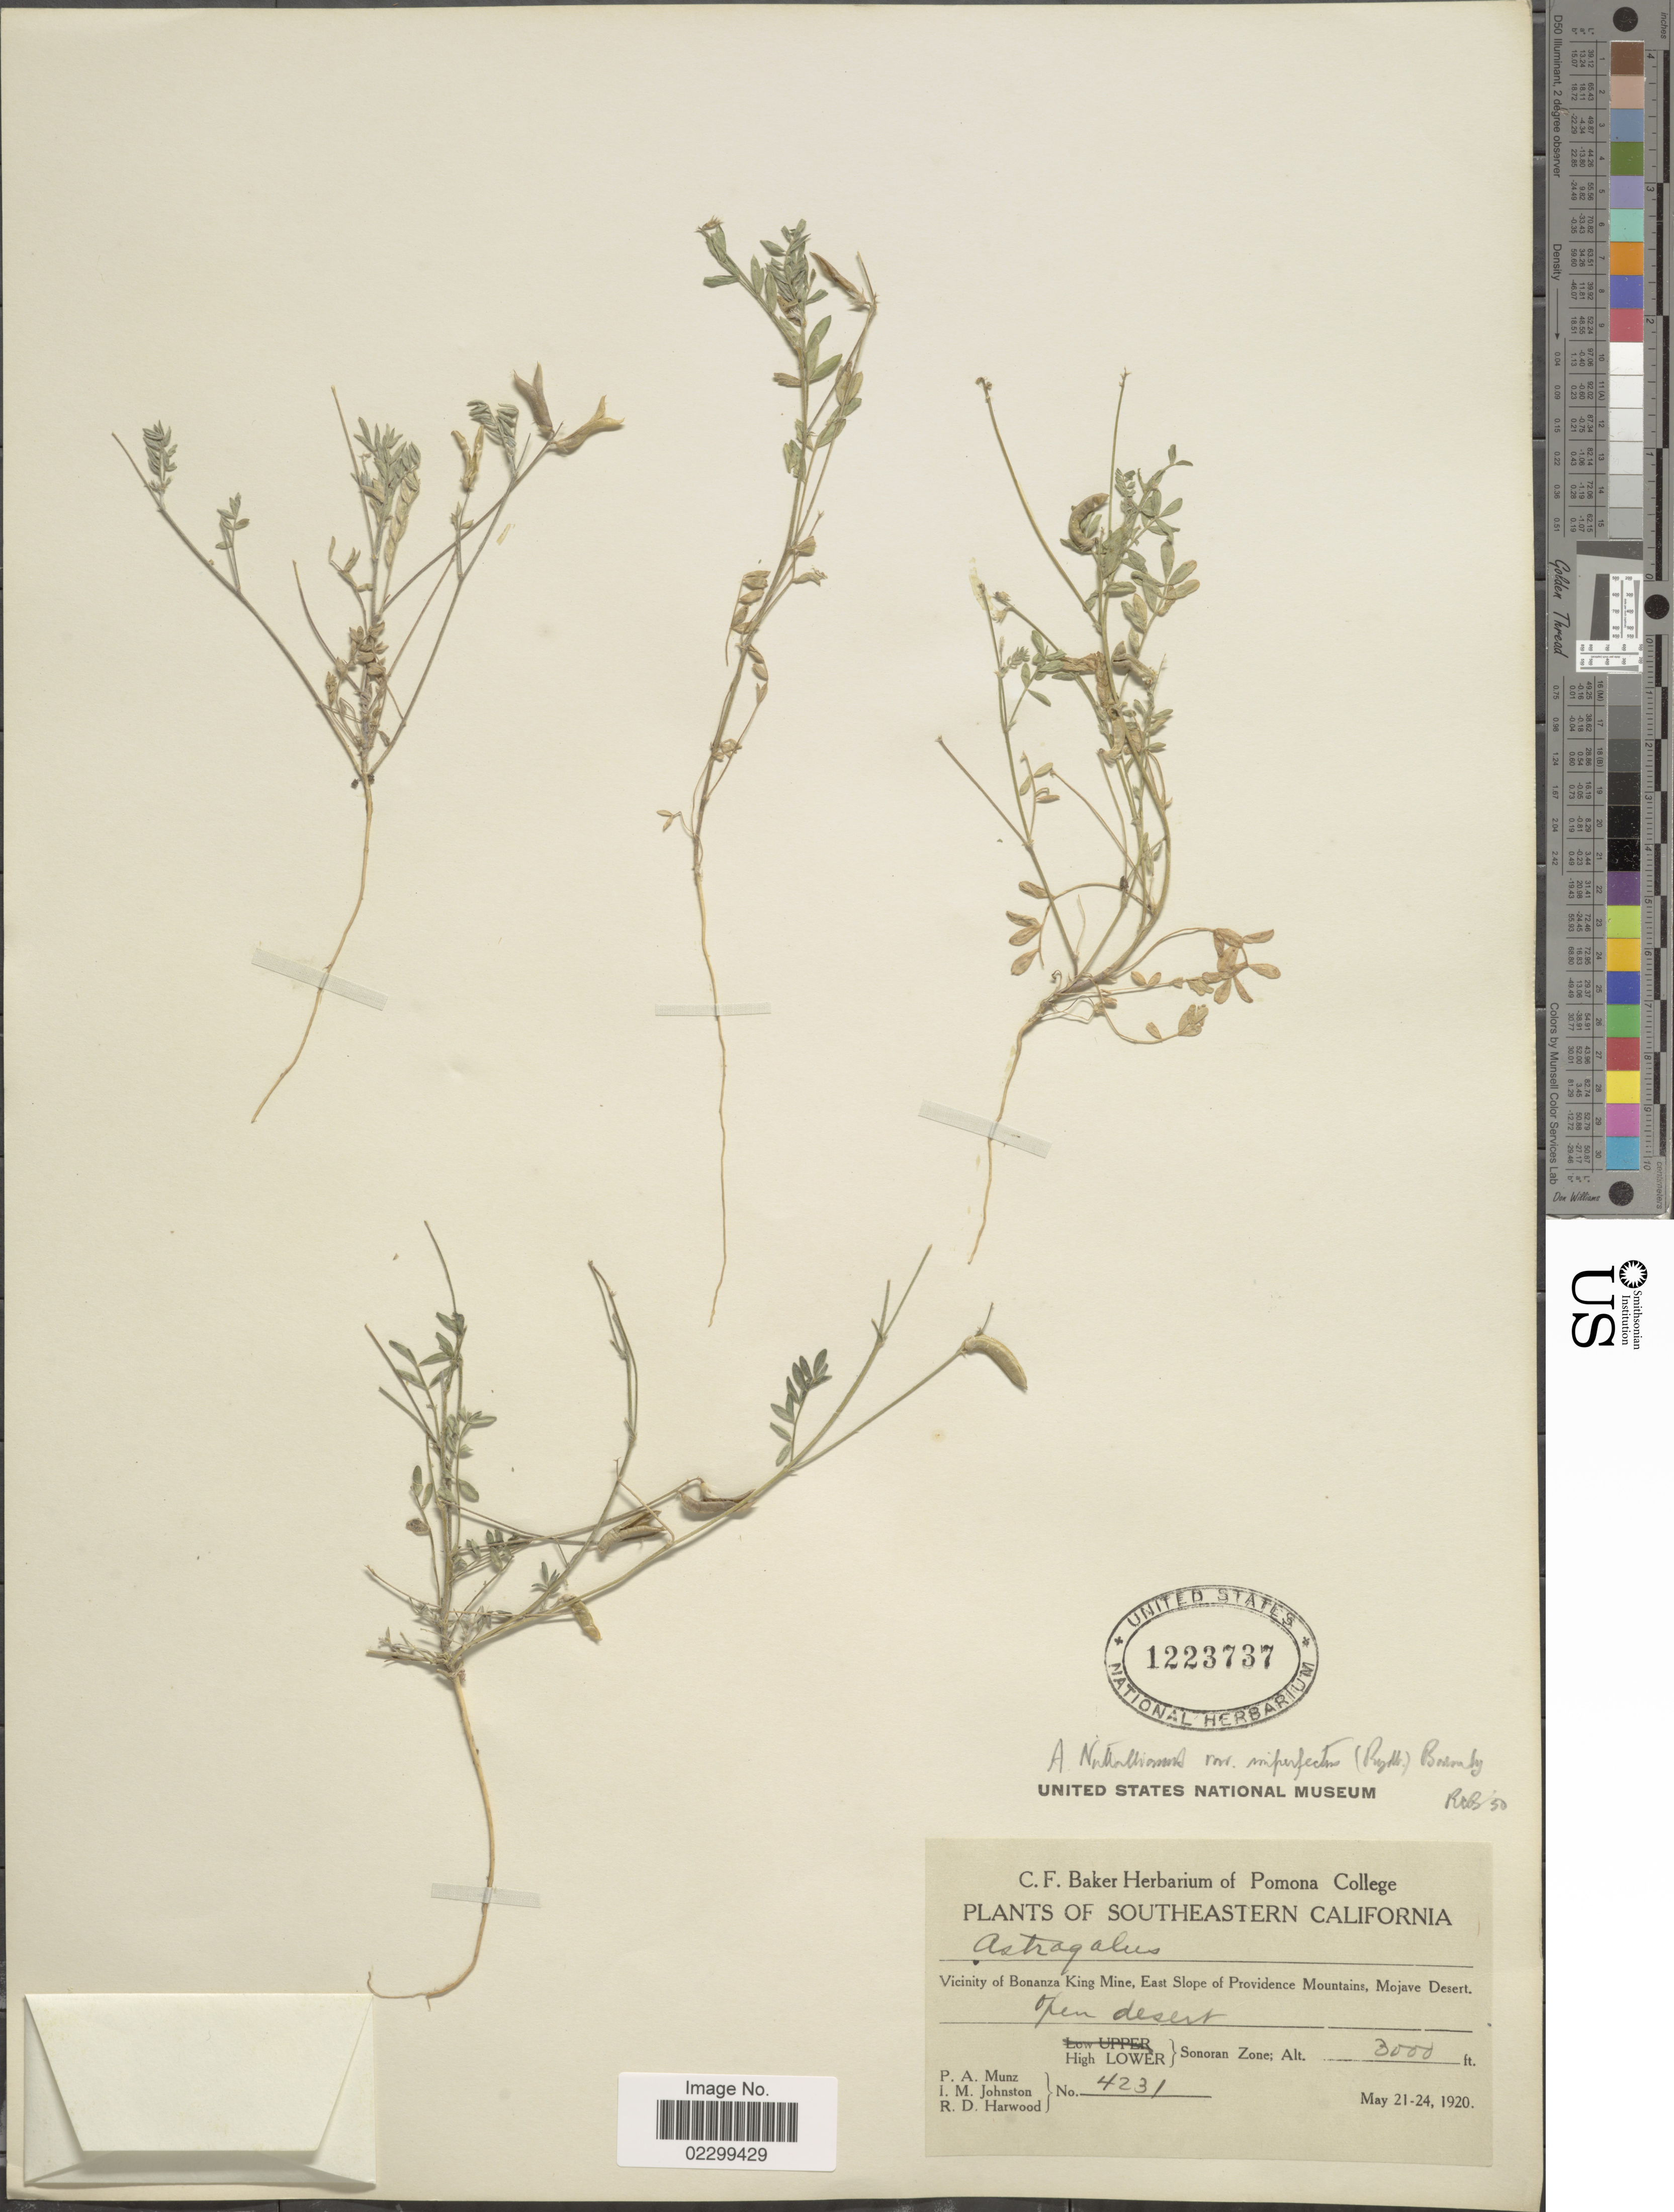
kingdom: Plantae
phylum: Tracheophyta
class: Magnoliopsida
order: Fabales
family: Fabaceae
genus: Astragalus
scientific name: Astragalus nuttallianus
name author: DC.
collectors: P. A. Munz, I.M. Johnston & R. Harwood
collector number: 4231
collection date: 1920-05-21/1920-05-24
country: United States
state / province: California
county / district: San Bernardino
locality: Southeastern California, Vicinity of Bonanza King Mine, East Slope of Providence Mountains, Mojave Desert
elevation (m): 914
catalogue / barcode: US 1223737